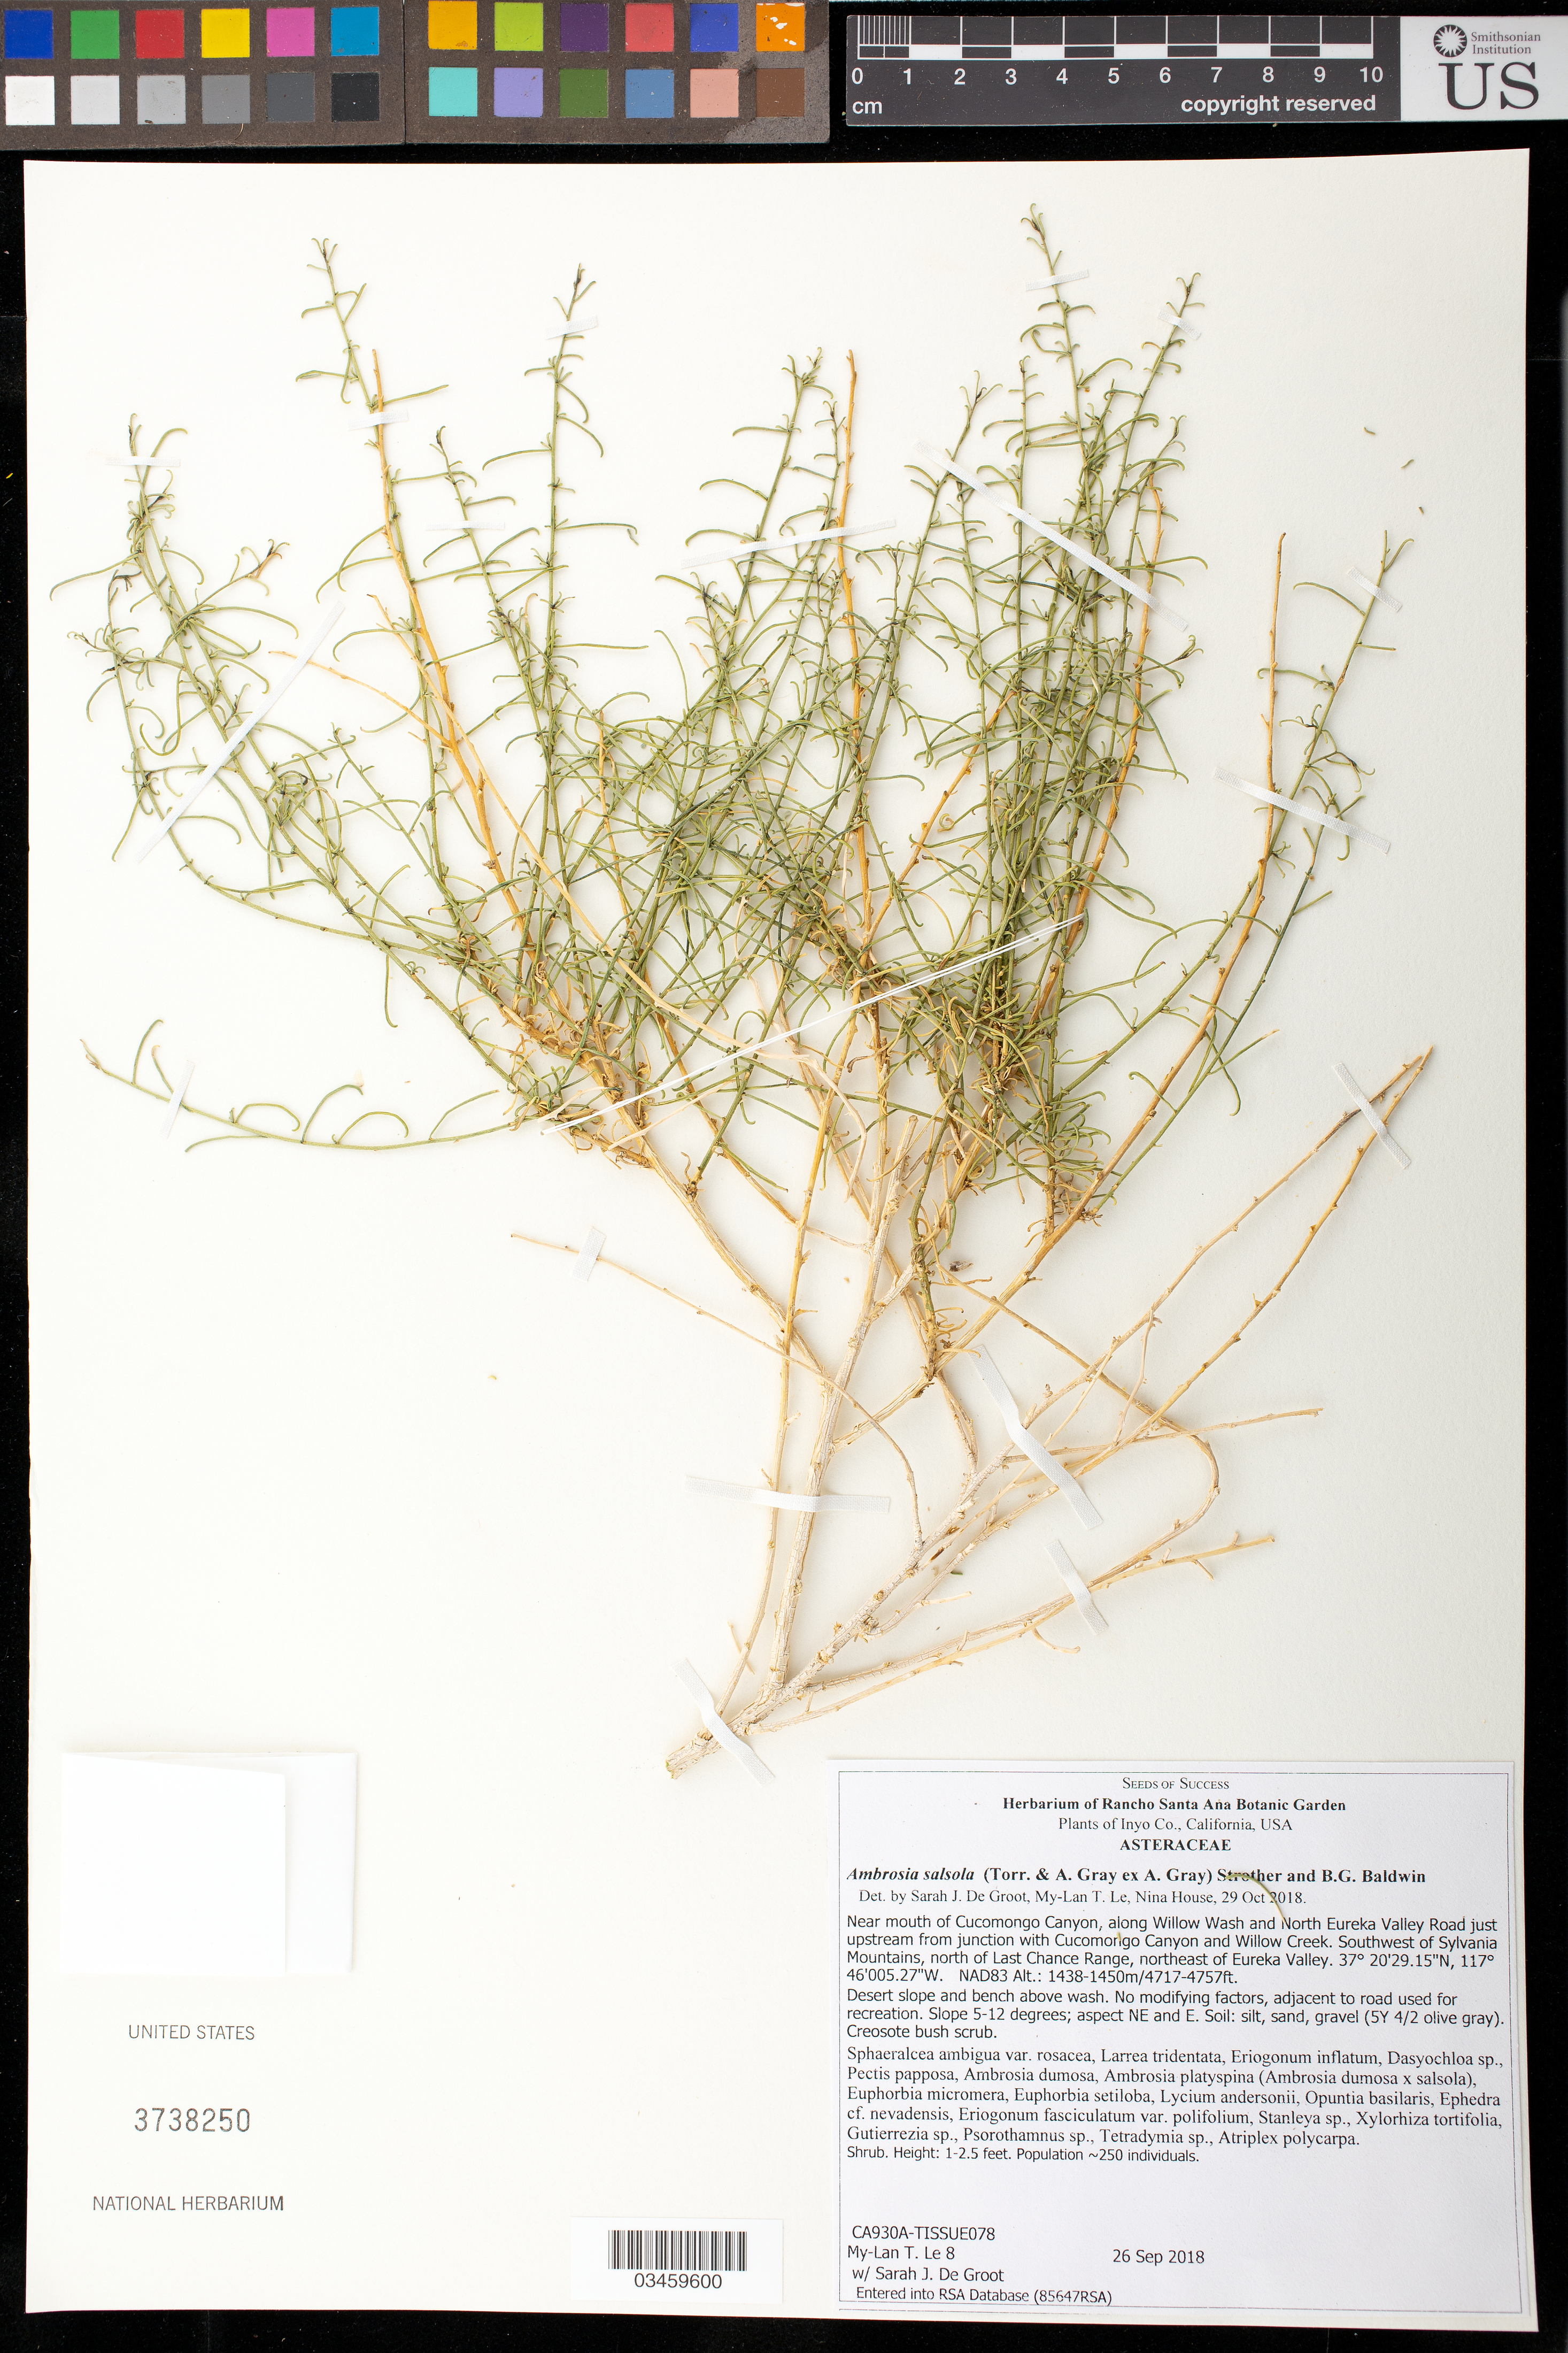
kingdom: Plantae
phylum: Tracheophyta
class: Magnoliopsida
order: Asterales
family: Asteraceae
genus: Ambrosia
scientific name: Ambrosia salsola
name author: (Torr. & A. Gray) Strother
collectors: M. Le & S. De Groot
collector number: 8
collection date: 2018-09-26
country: United States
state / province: California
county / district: Inyo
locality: Near mouth of Cucomongo Canyon, along Willow Wash and North Eureka Valley Road just upstream from jct with Cucomongo Canyon and Willow Creek. SW of Sylvania Mts, N of Last Chance, NE of Eureka Valley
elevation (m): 1438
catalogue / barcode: US 3738250